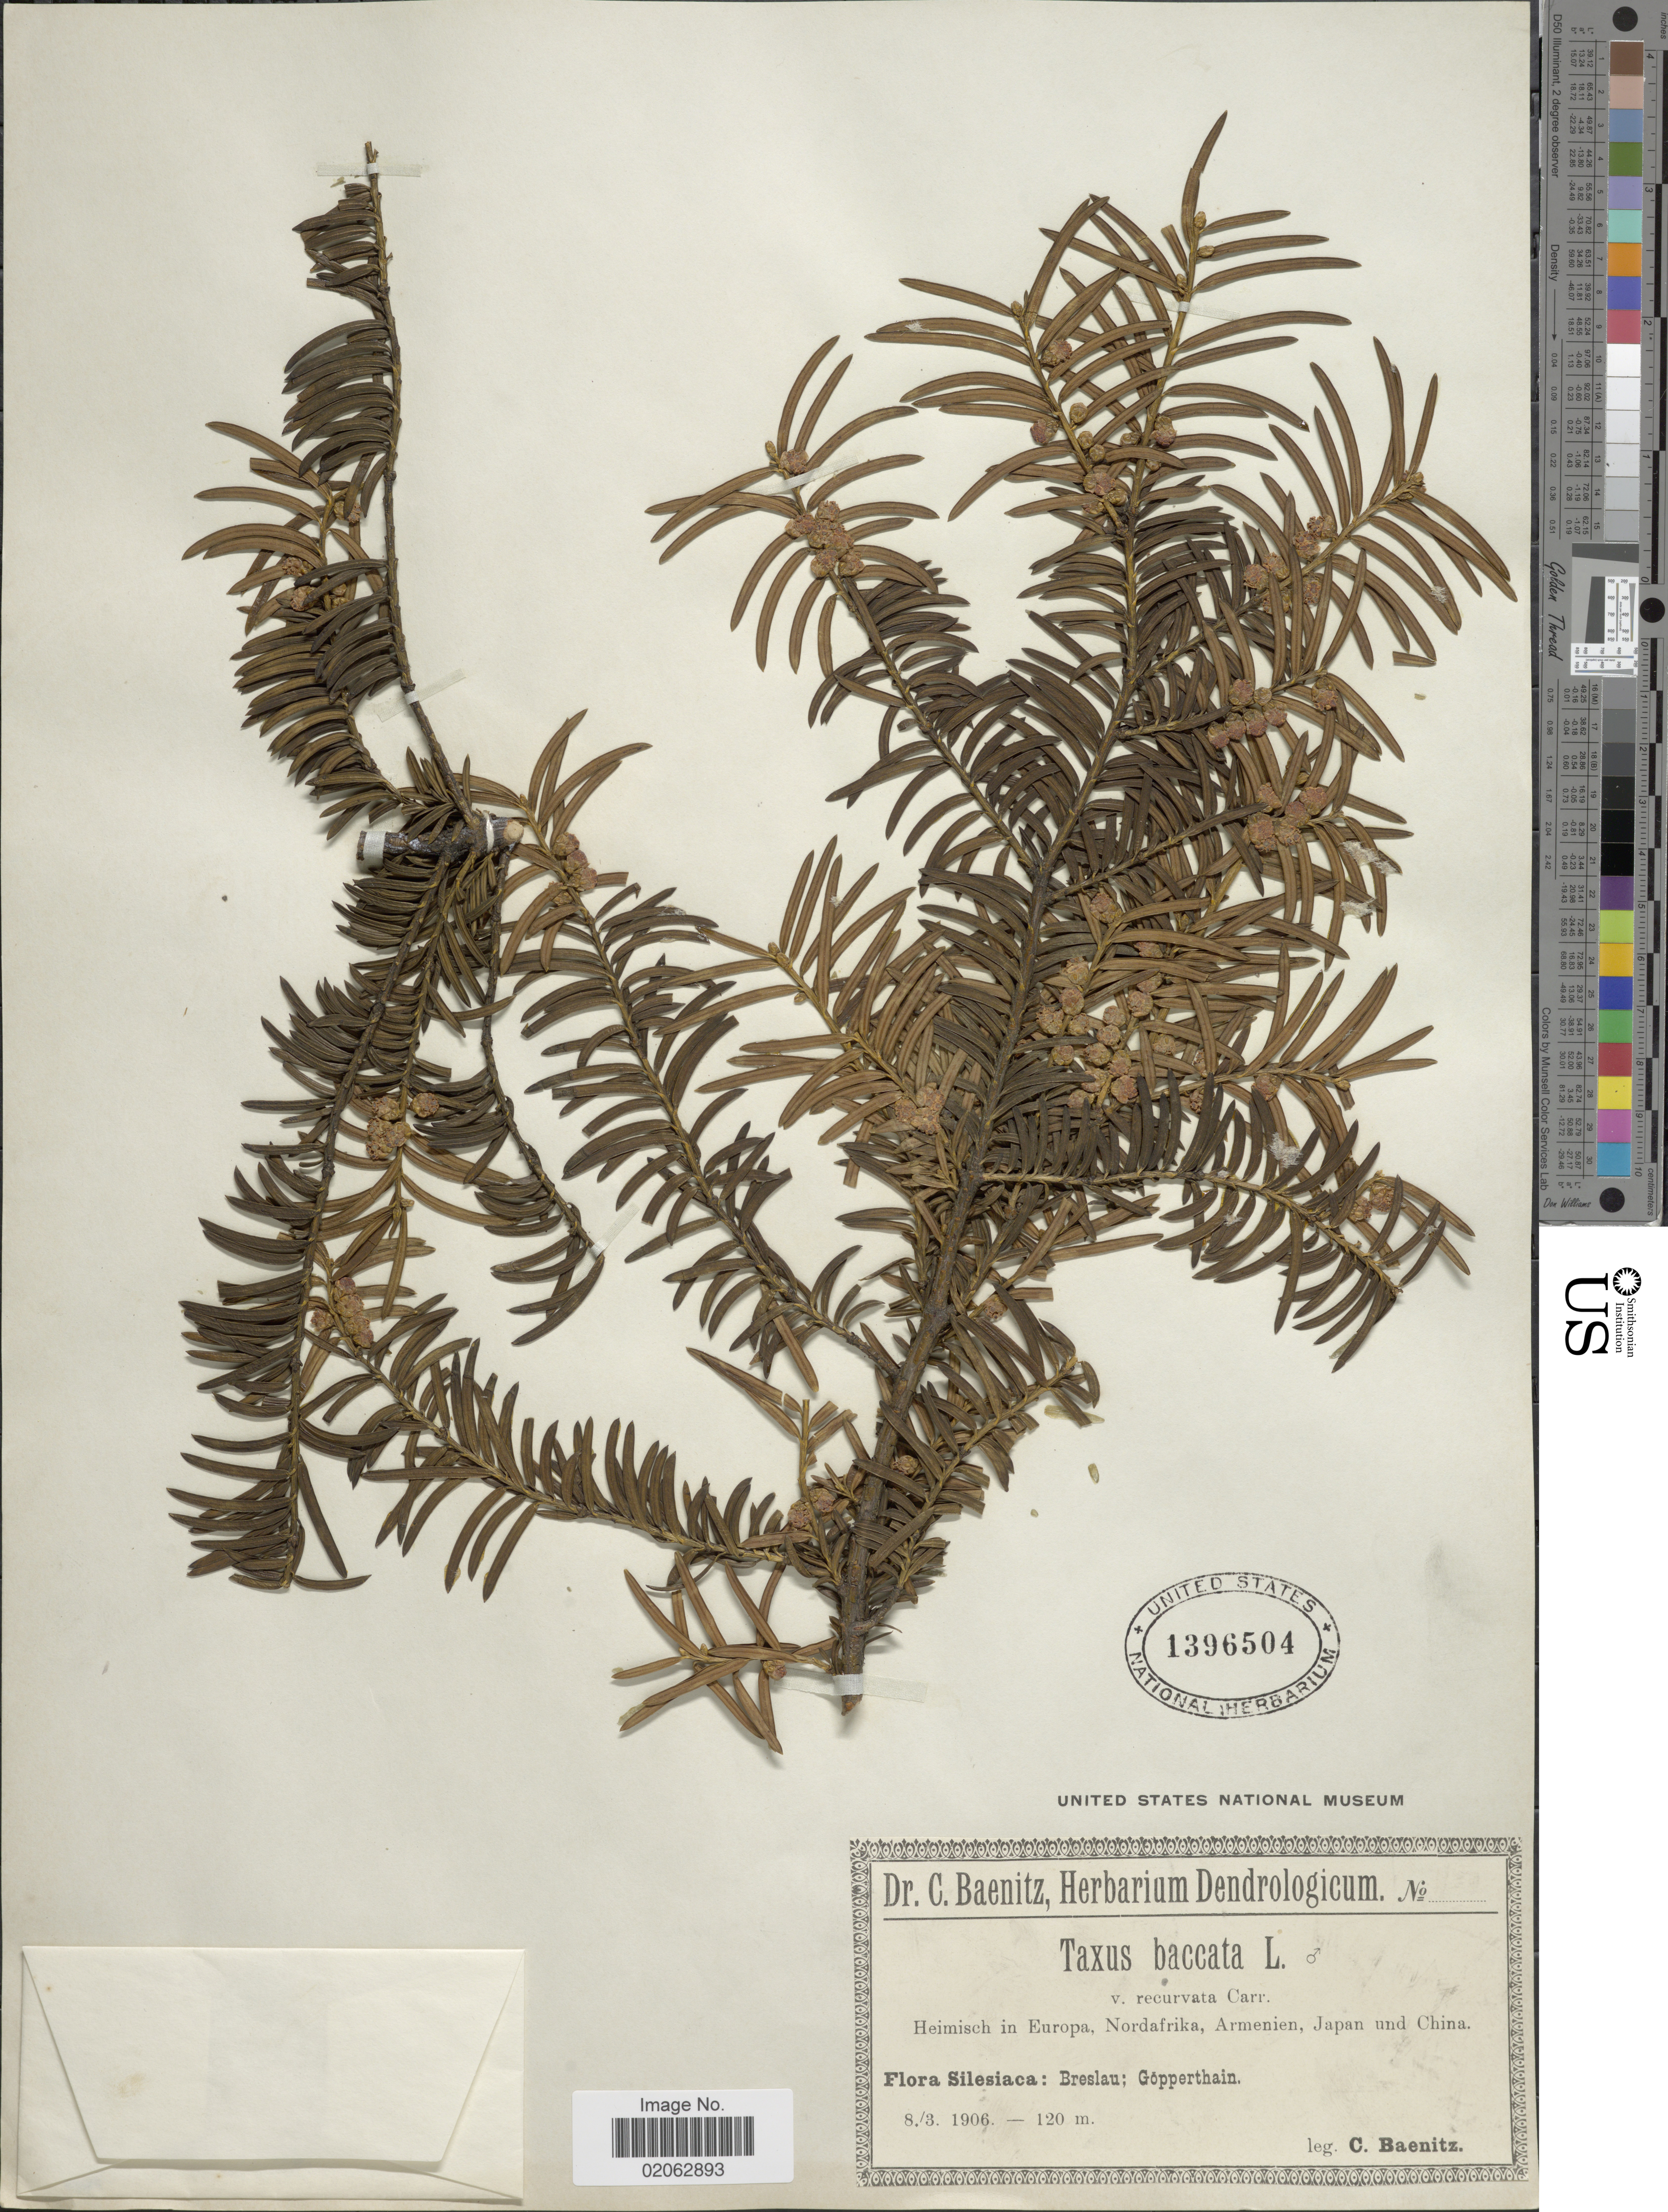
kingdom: Plantae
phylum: Tracheophyta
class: Pinopsida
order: Pinales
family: Taxaceae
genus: Taxus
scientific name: Taxus baccata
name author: L.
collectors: C. G. Baenitz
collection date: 1906-03-08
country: Poland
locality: Silesiaca: Breslau; Gopperthain, Heimisch in Europa, Nordafrika, Armenien, Japan und China.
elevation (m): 120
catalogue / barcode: US 1396504